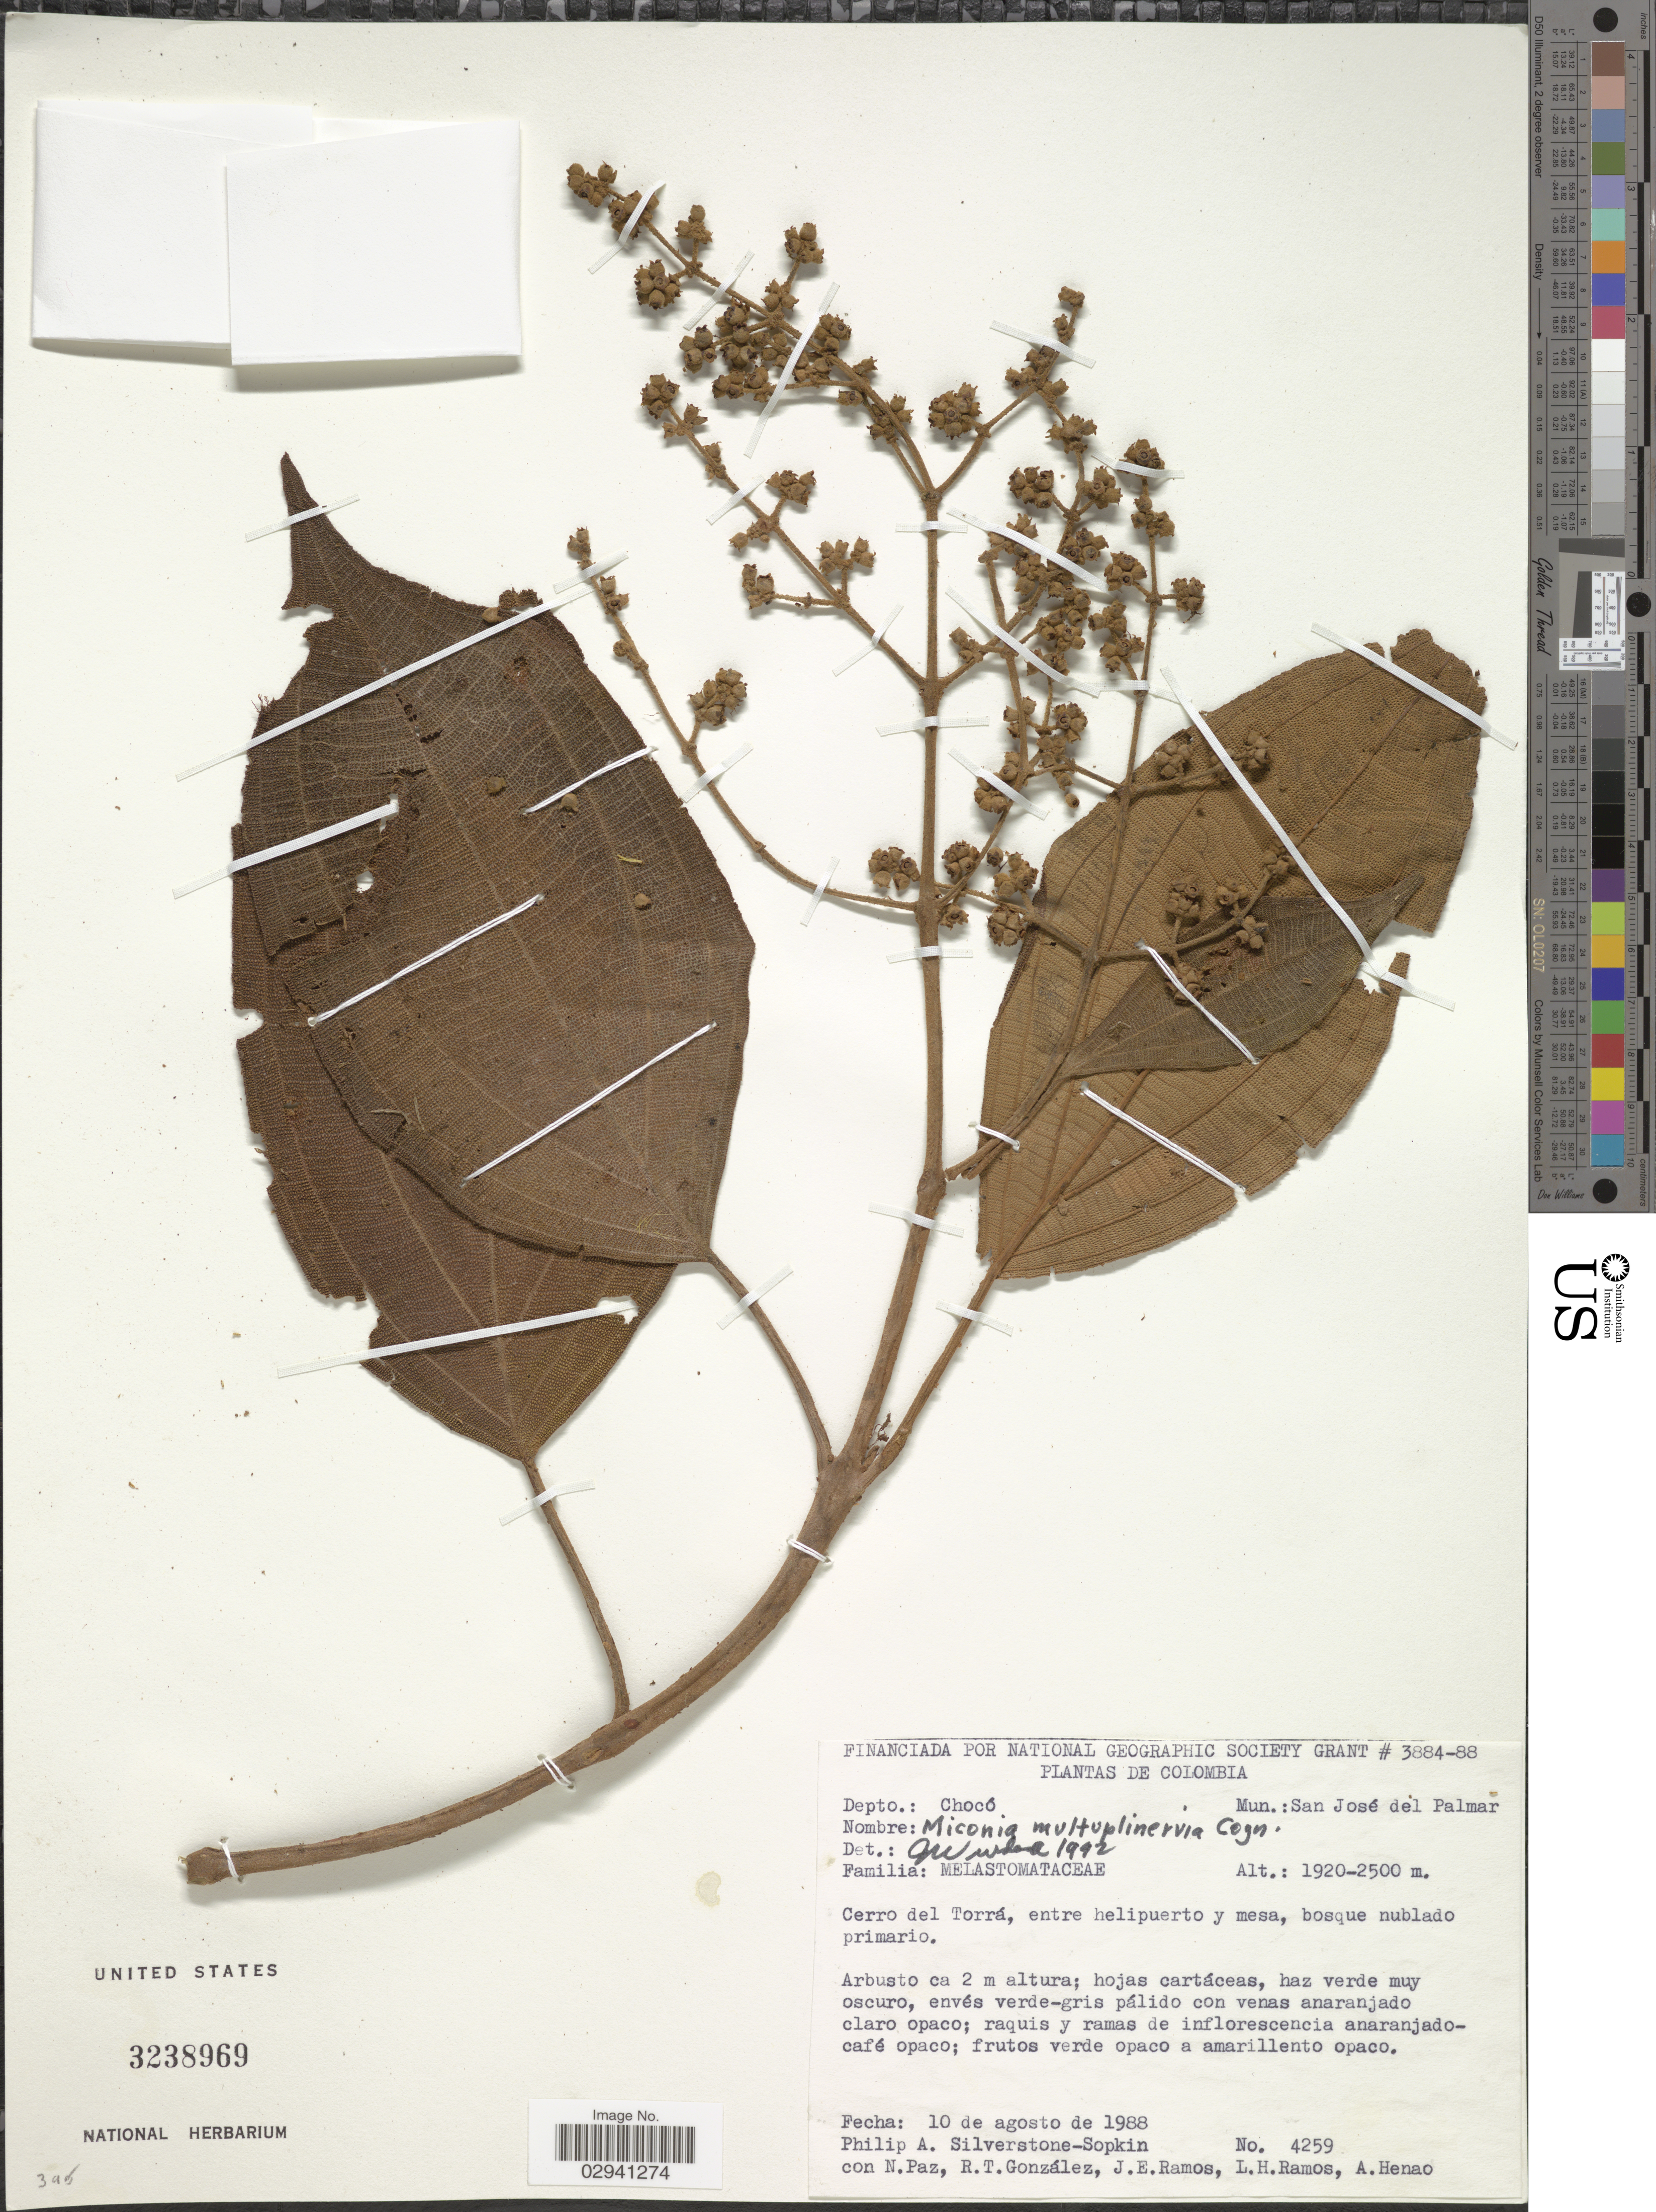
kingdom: Plantae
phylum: Tracheophyta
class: Magnoliopsida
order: Myrtales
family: Melastomataceae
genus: Miconia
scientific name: Miconia multispicata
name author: Naudin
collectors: P. A. Silverstone-Sopkin, N. Paz, R. Gonzalez, J. E. Ramos & et al.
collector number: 4259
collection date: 1988-08-10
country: Colombia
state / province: Chocó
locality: Depto.: Chocó. Mun.: San José del Palmar. Cerro del Torrá, entre helipuerto y mesa, bosque nublado primario.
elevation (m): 1920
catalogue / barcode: US 3238969